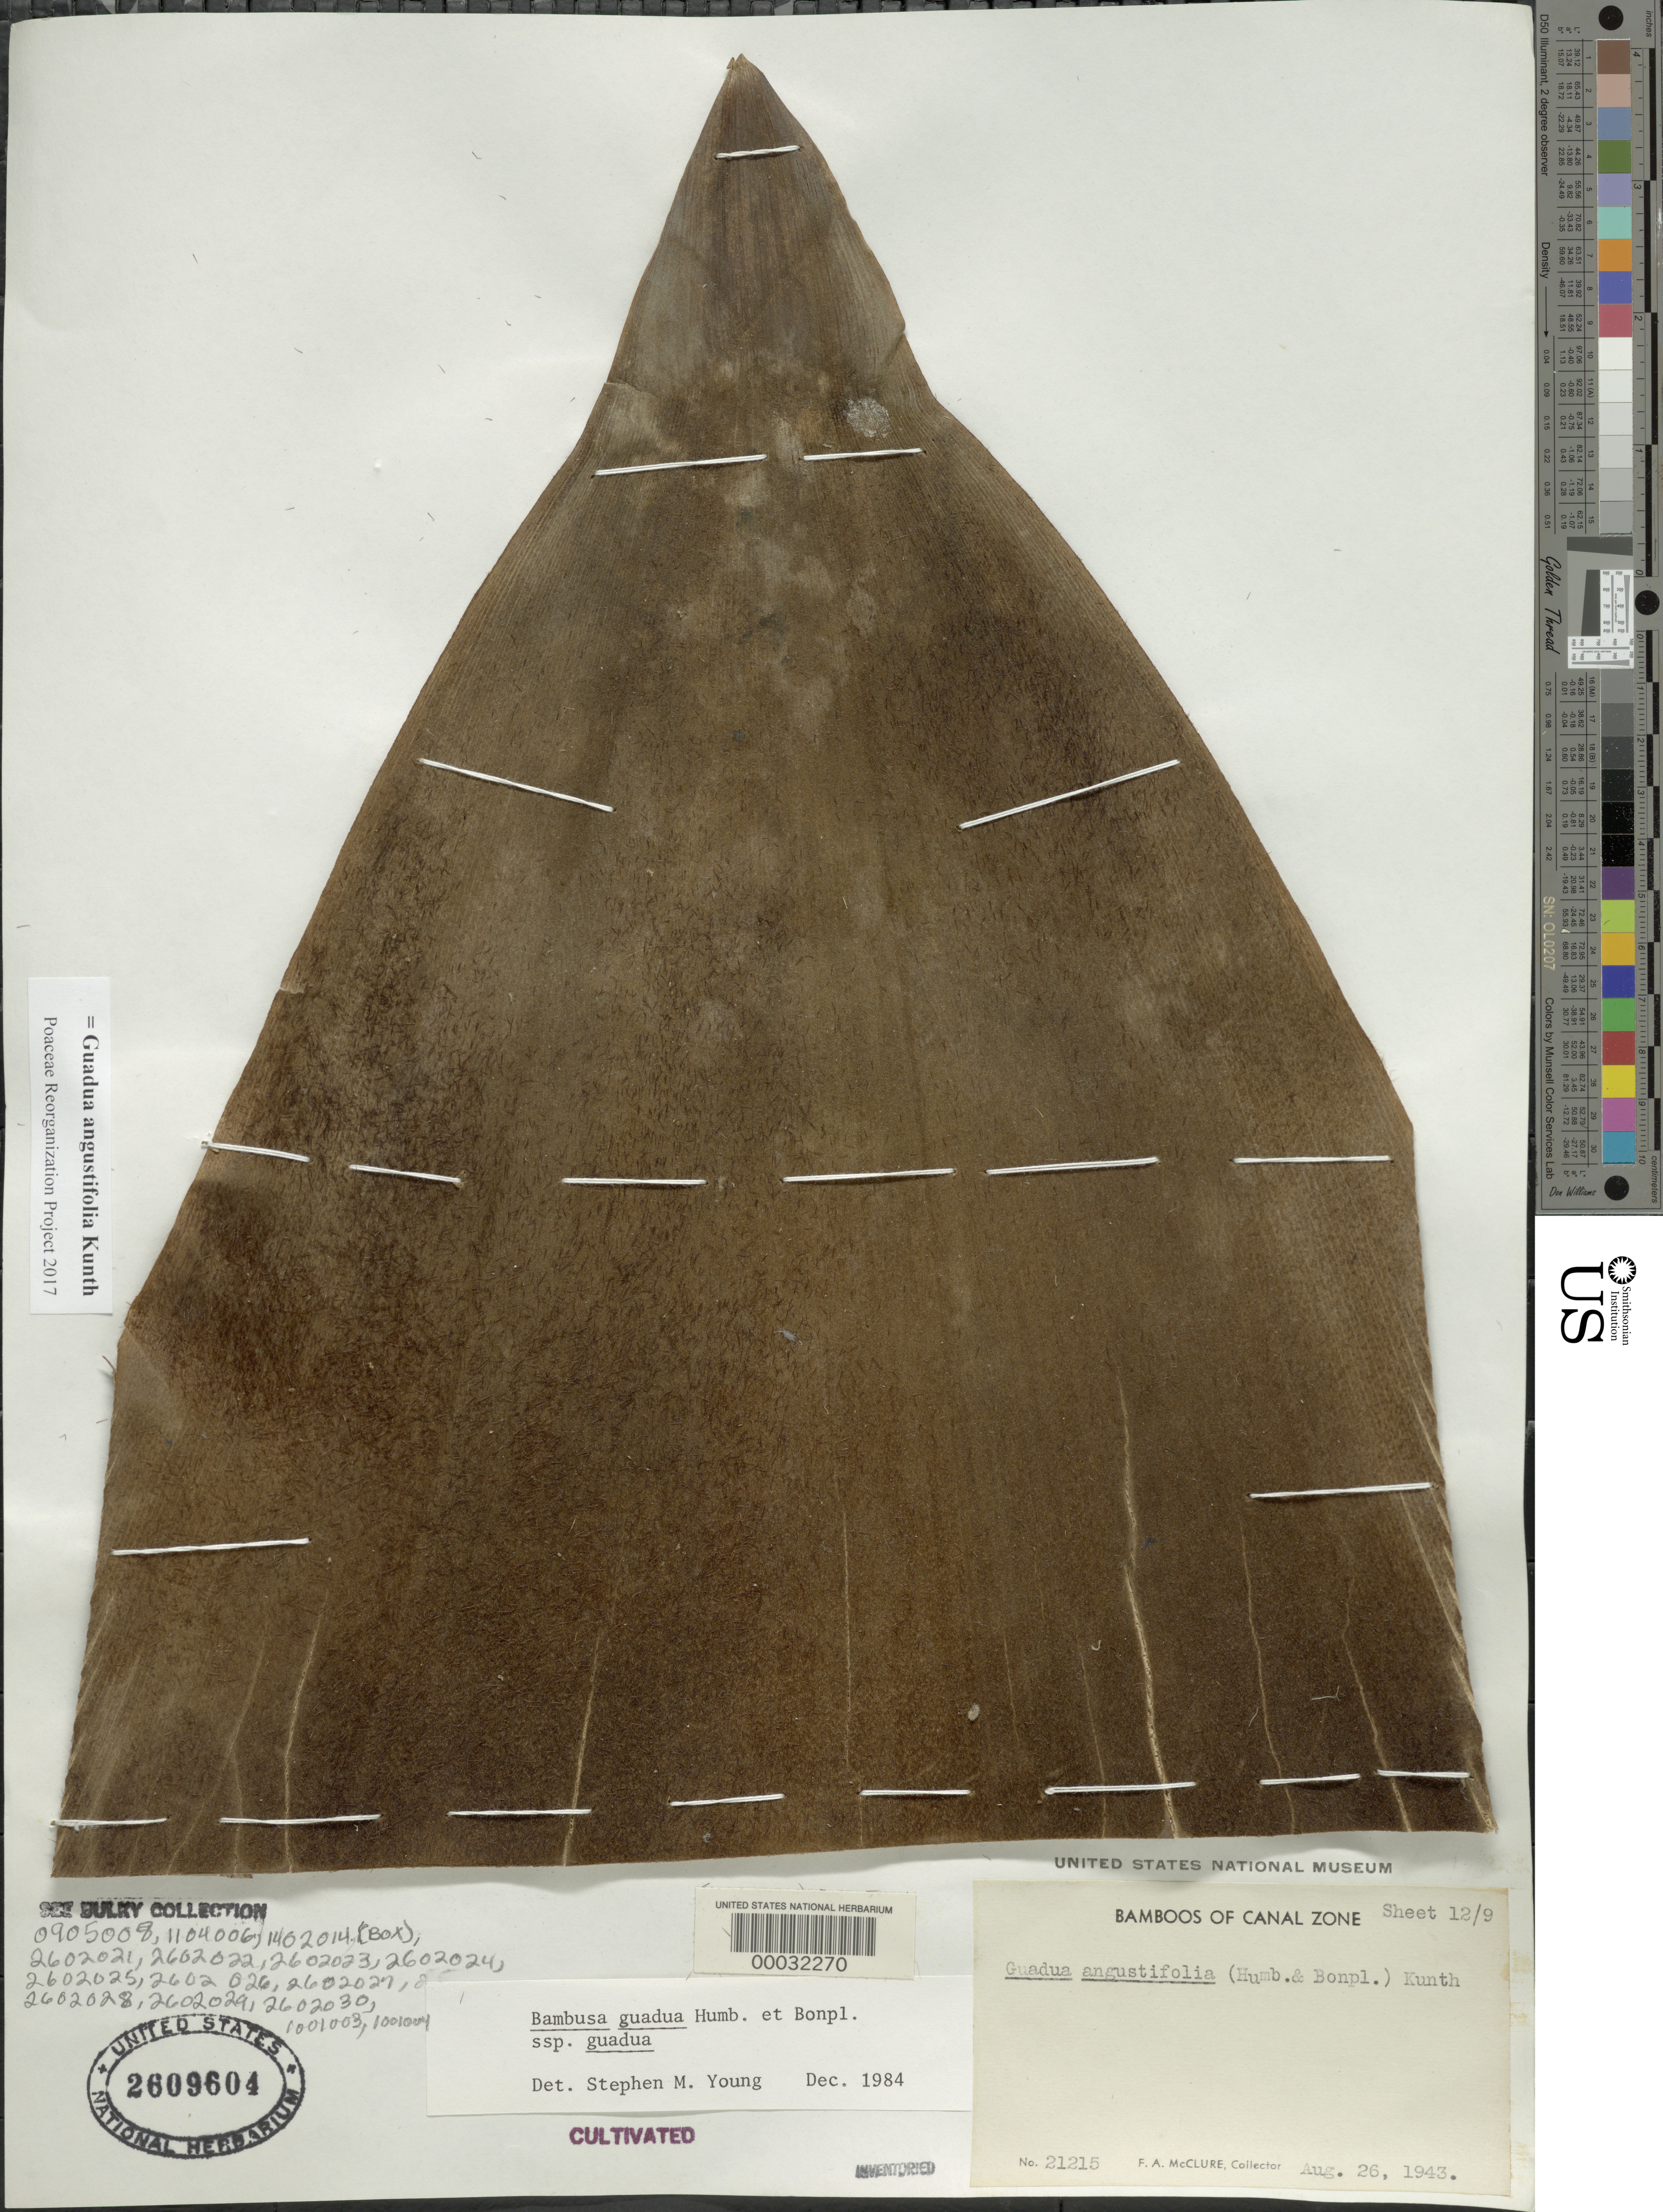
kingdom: Plantae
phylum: Tracheophyta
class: Liliopsida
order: Poales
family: Poaceae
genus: Guadua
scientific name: Guadua angustifolia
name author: Kunth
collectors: F. A. McClure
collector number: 21215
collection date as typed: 26 Aug 1943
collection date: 1943-08-26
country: Panama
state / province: Panamá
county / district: Canal Zone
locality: Experimental Gardens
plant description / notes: Introduced from Ecuador by Holgar Johansen 1924, ski pole experiment (see set of five sheets and bulky objects as well).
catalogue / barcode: US 2609604